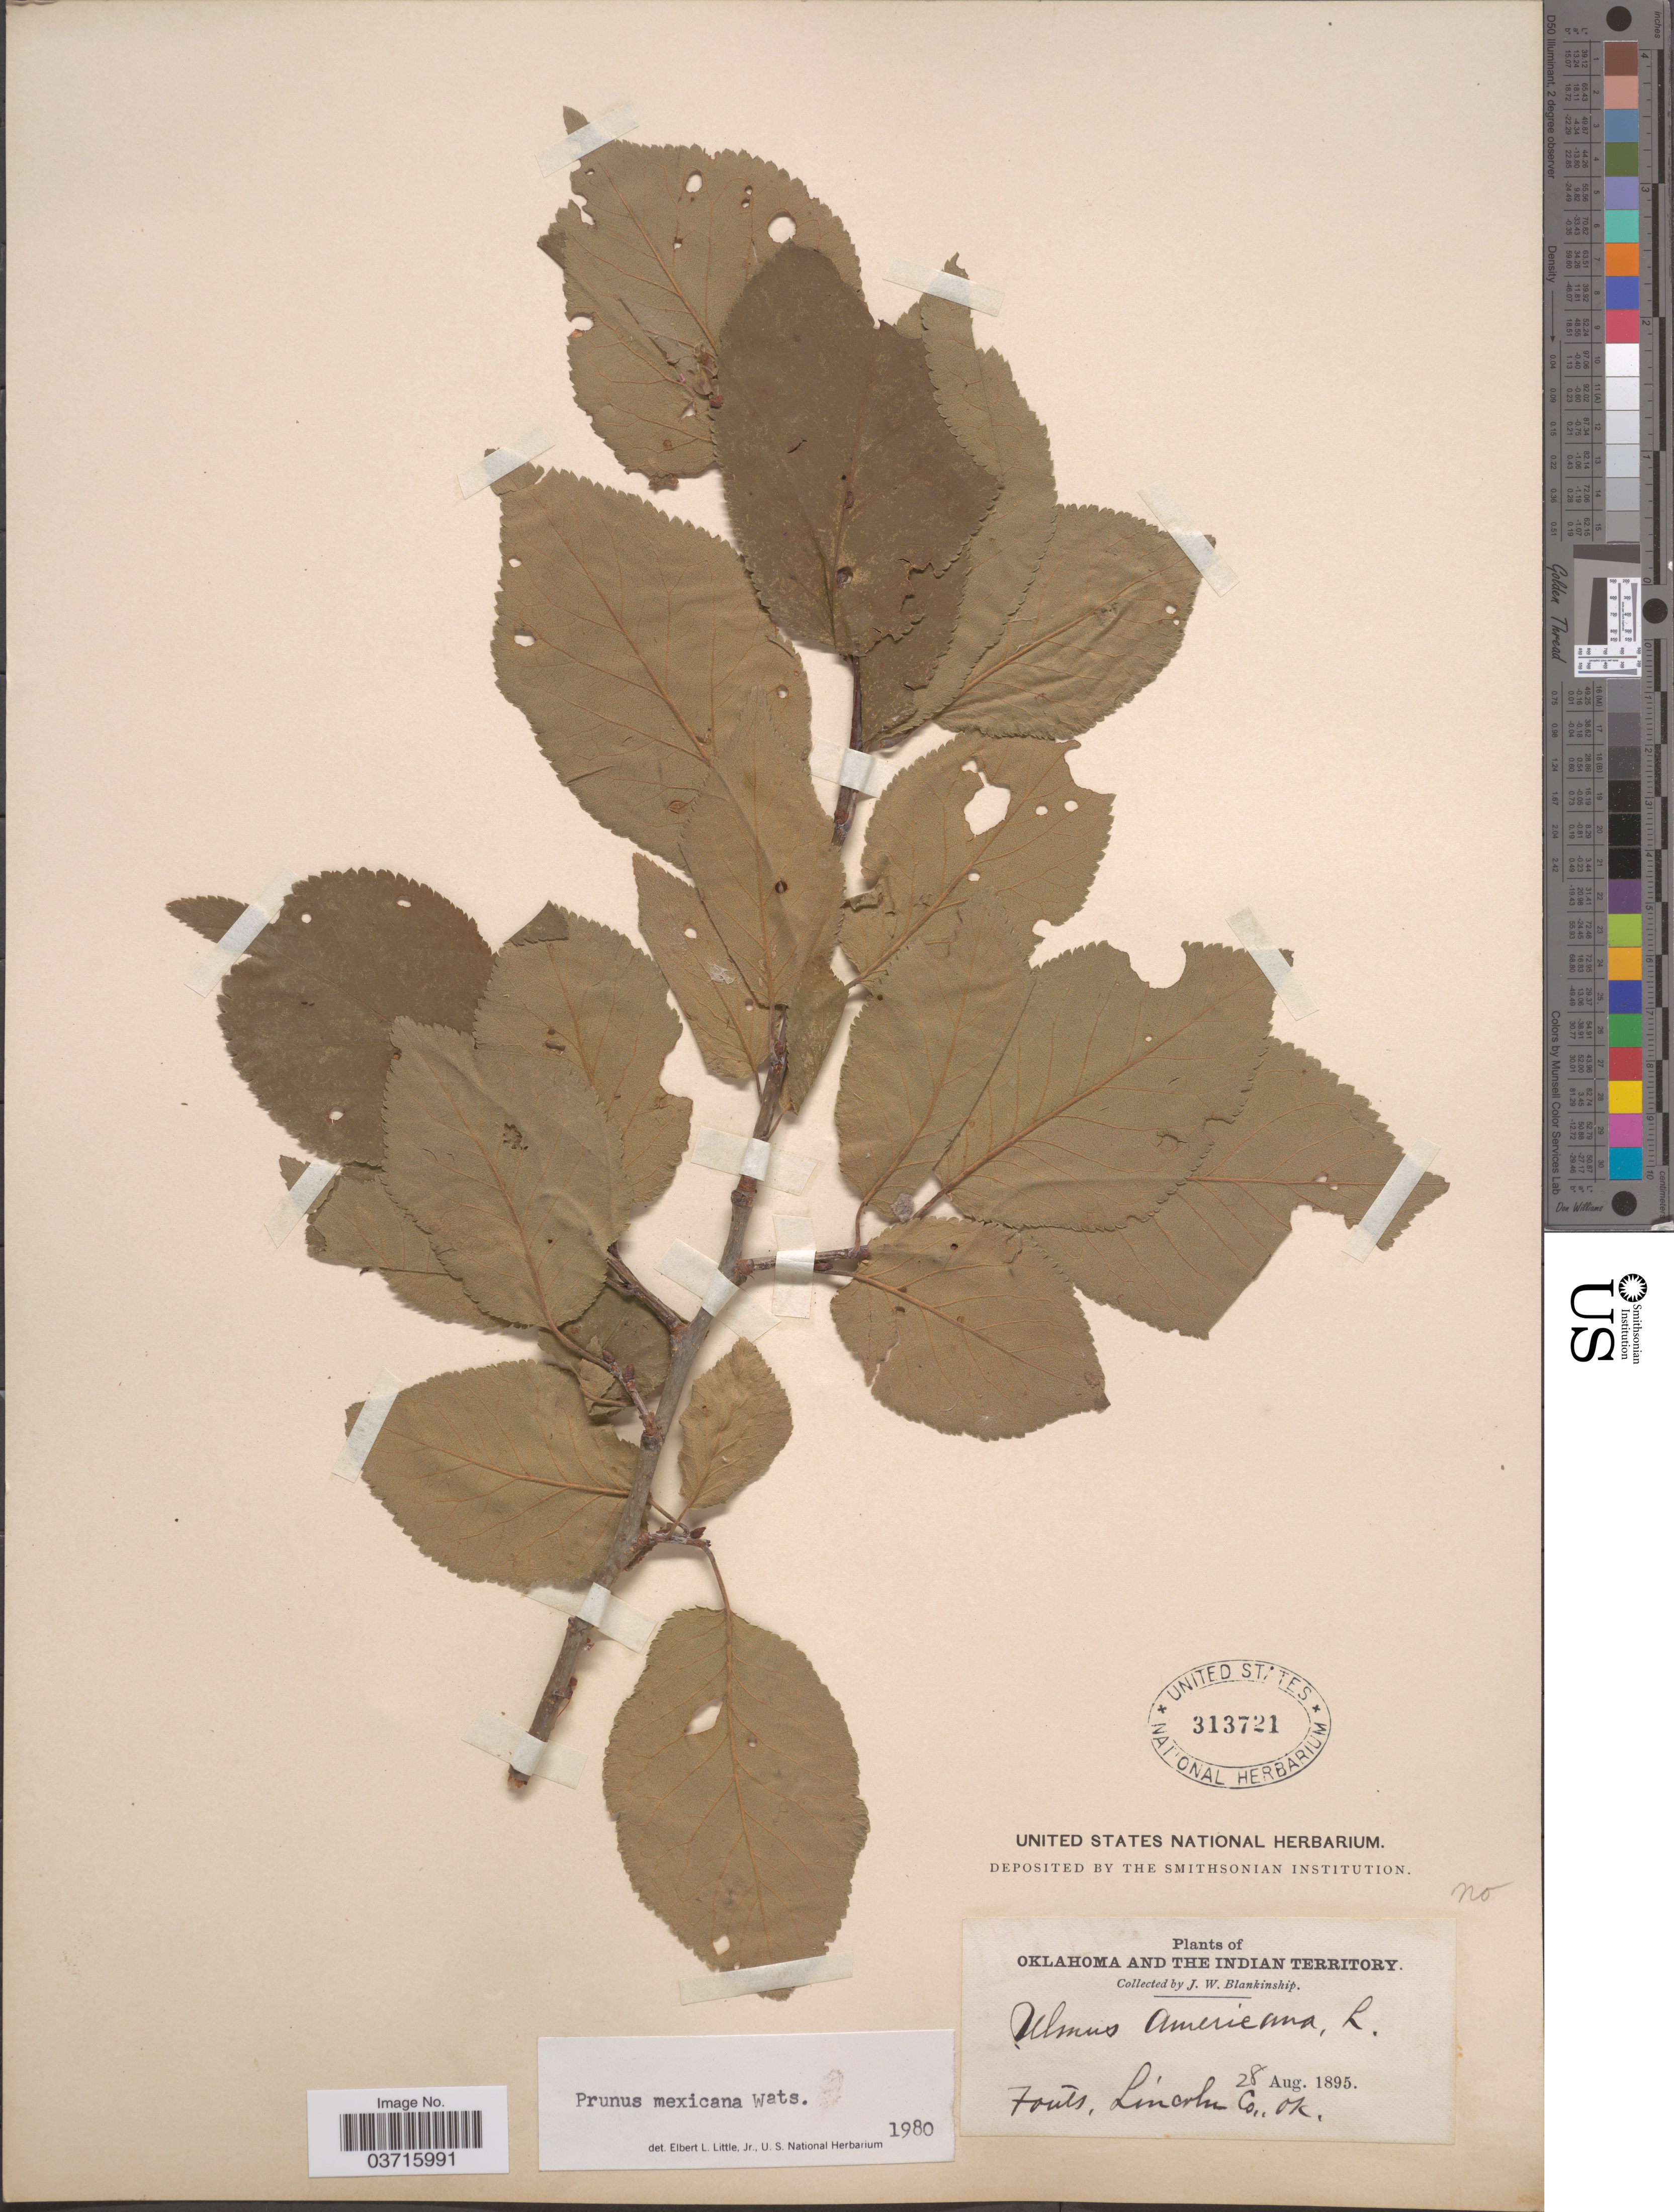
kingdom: Plantae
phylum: Tracheophyta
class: Magnoliopsida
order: Rosales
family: Rosaceae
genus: Prunus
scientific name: Prunus mexicana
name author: S. Watson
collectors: J. W. Blankinship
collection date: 1895-08-28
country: United States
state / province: Oklahoma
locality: Oklahoma and The Indian Territory Fouts [interpreted], Lincoln Co.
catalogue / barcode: US 313721